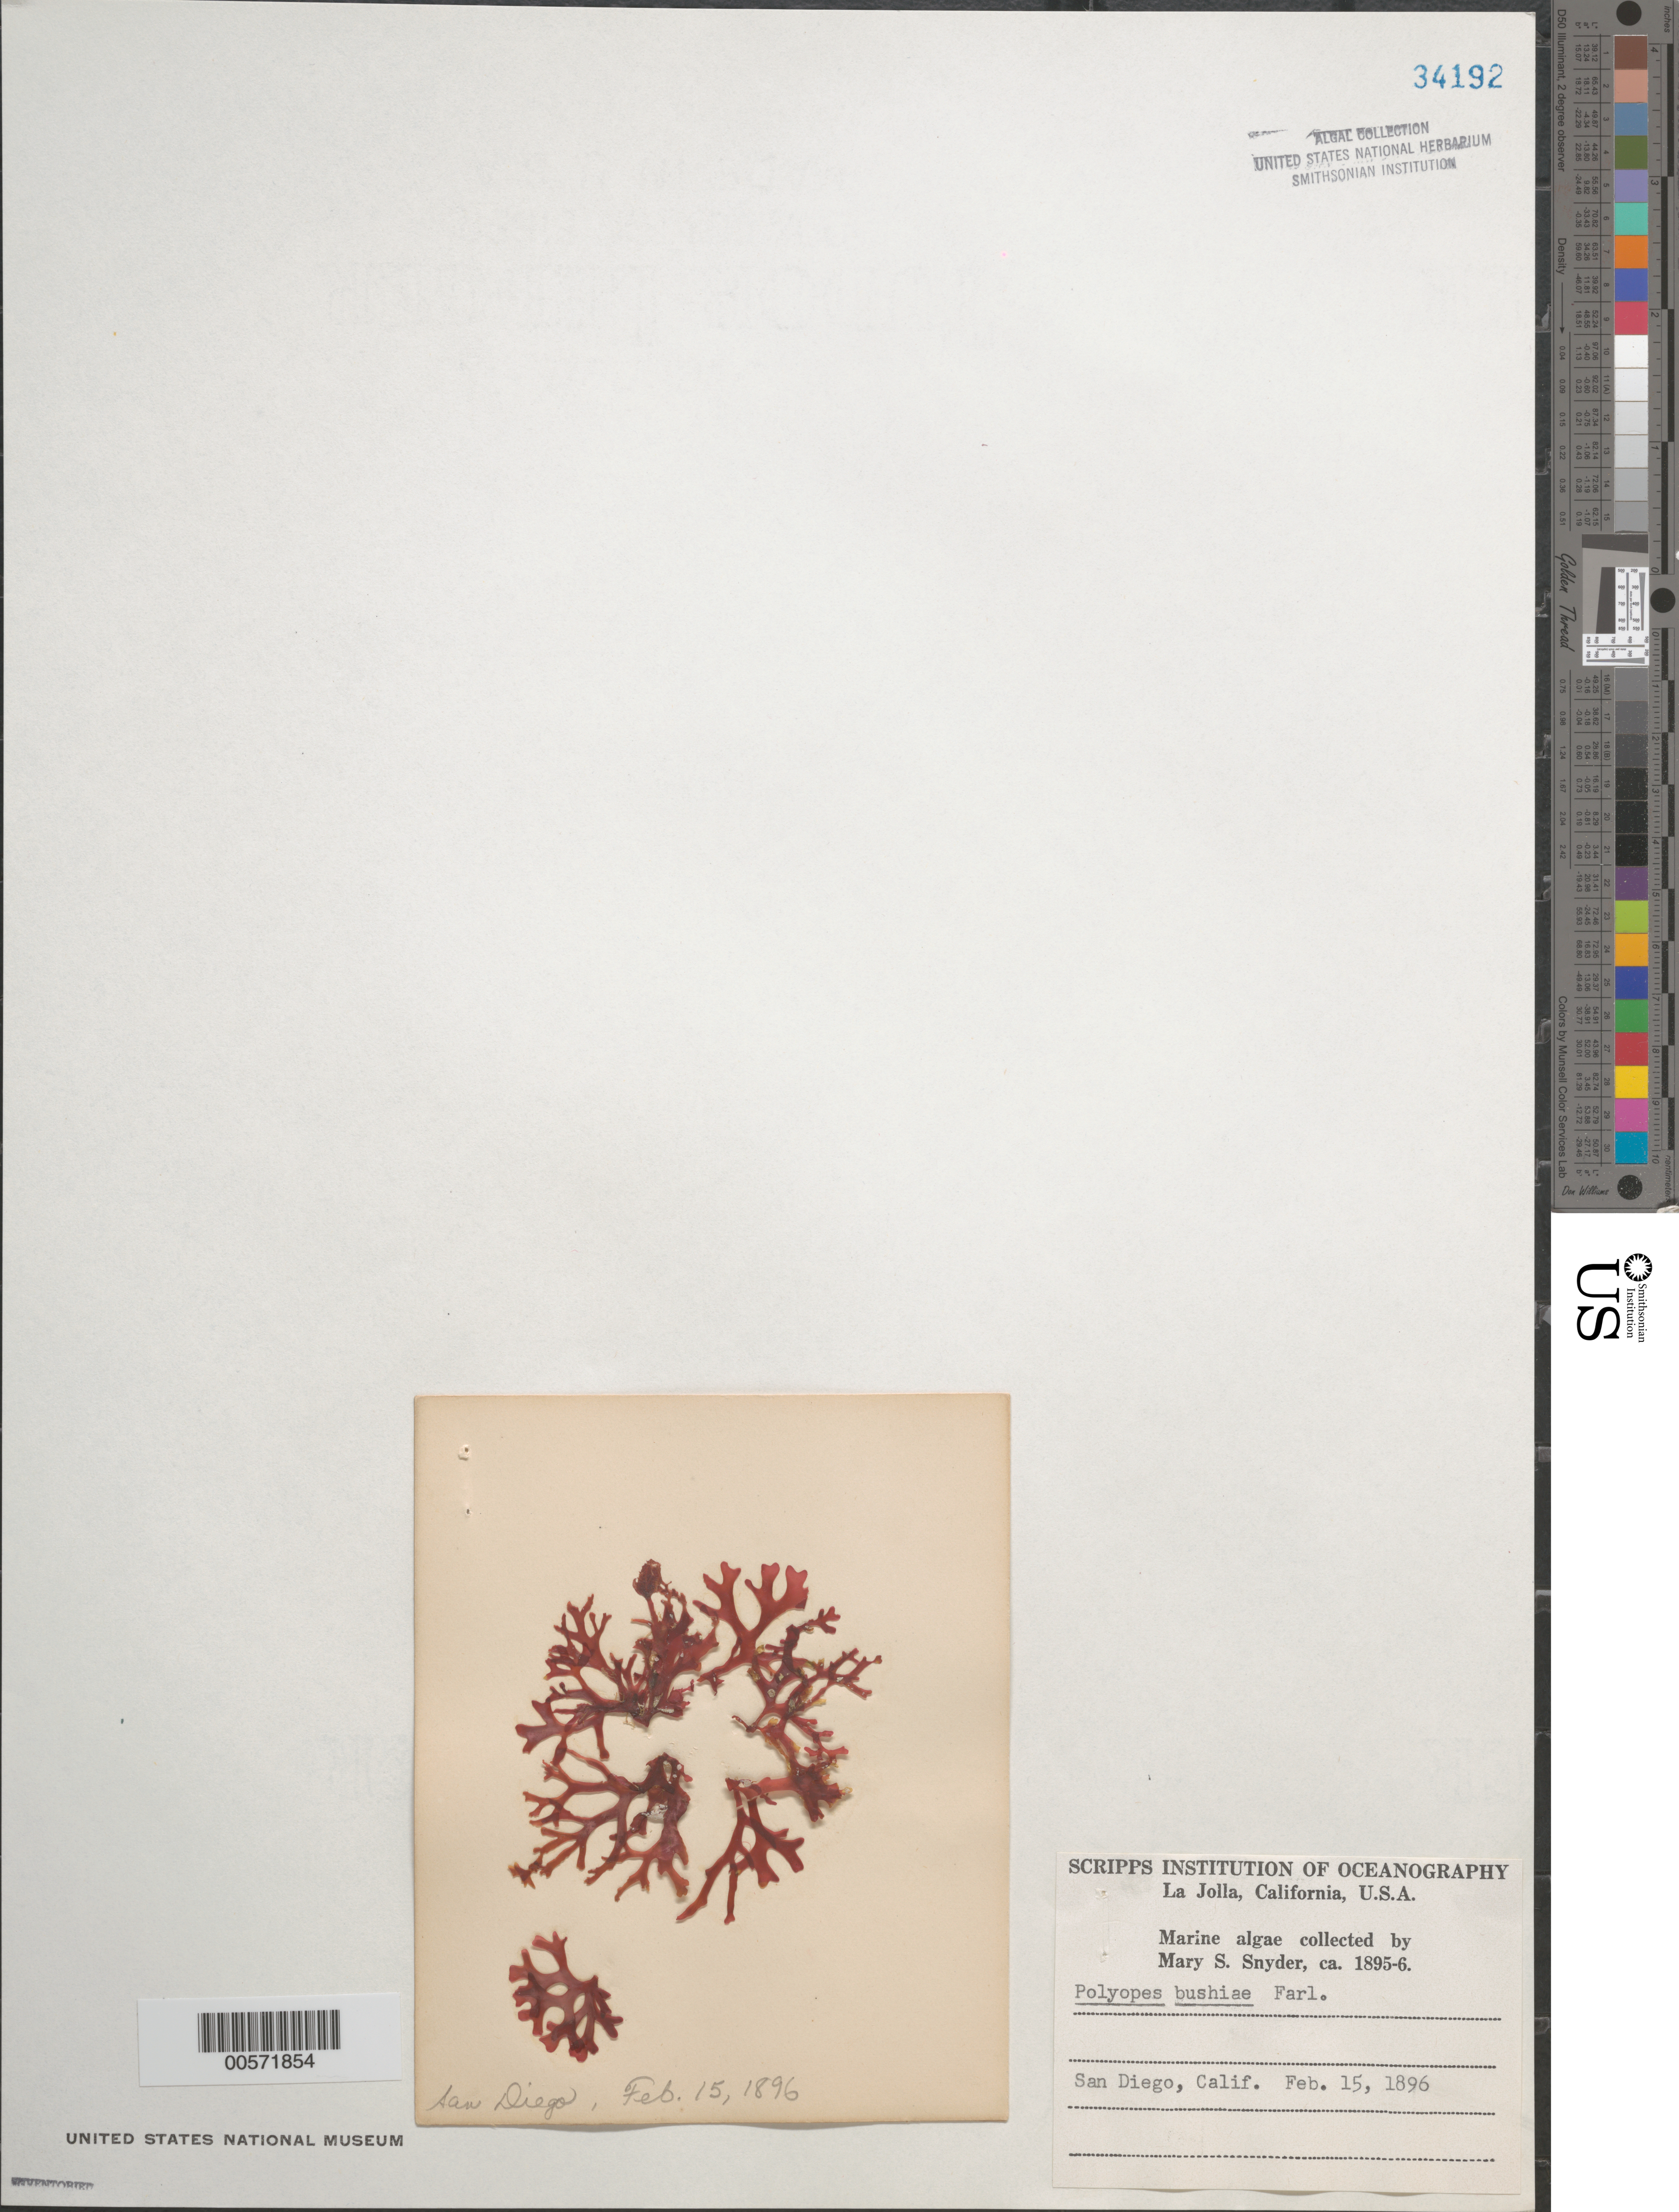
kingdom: Plantae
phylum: Rhodophyta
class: Florideophyceae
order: Halymeniales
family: Halymeniaceae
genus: Carpopeltis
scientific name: Carpopeltis bushiae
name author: (Farl.) Kylin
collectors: M. Snyder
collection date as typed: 15 Feb 1896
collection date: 1896-02-15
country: United States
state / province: California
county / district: San Diego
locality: San Diego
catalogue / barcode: US 34192